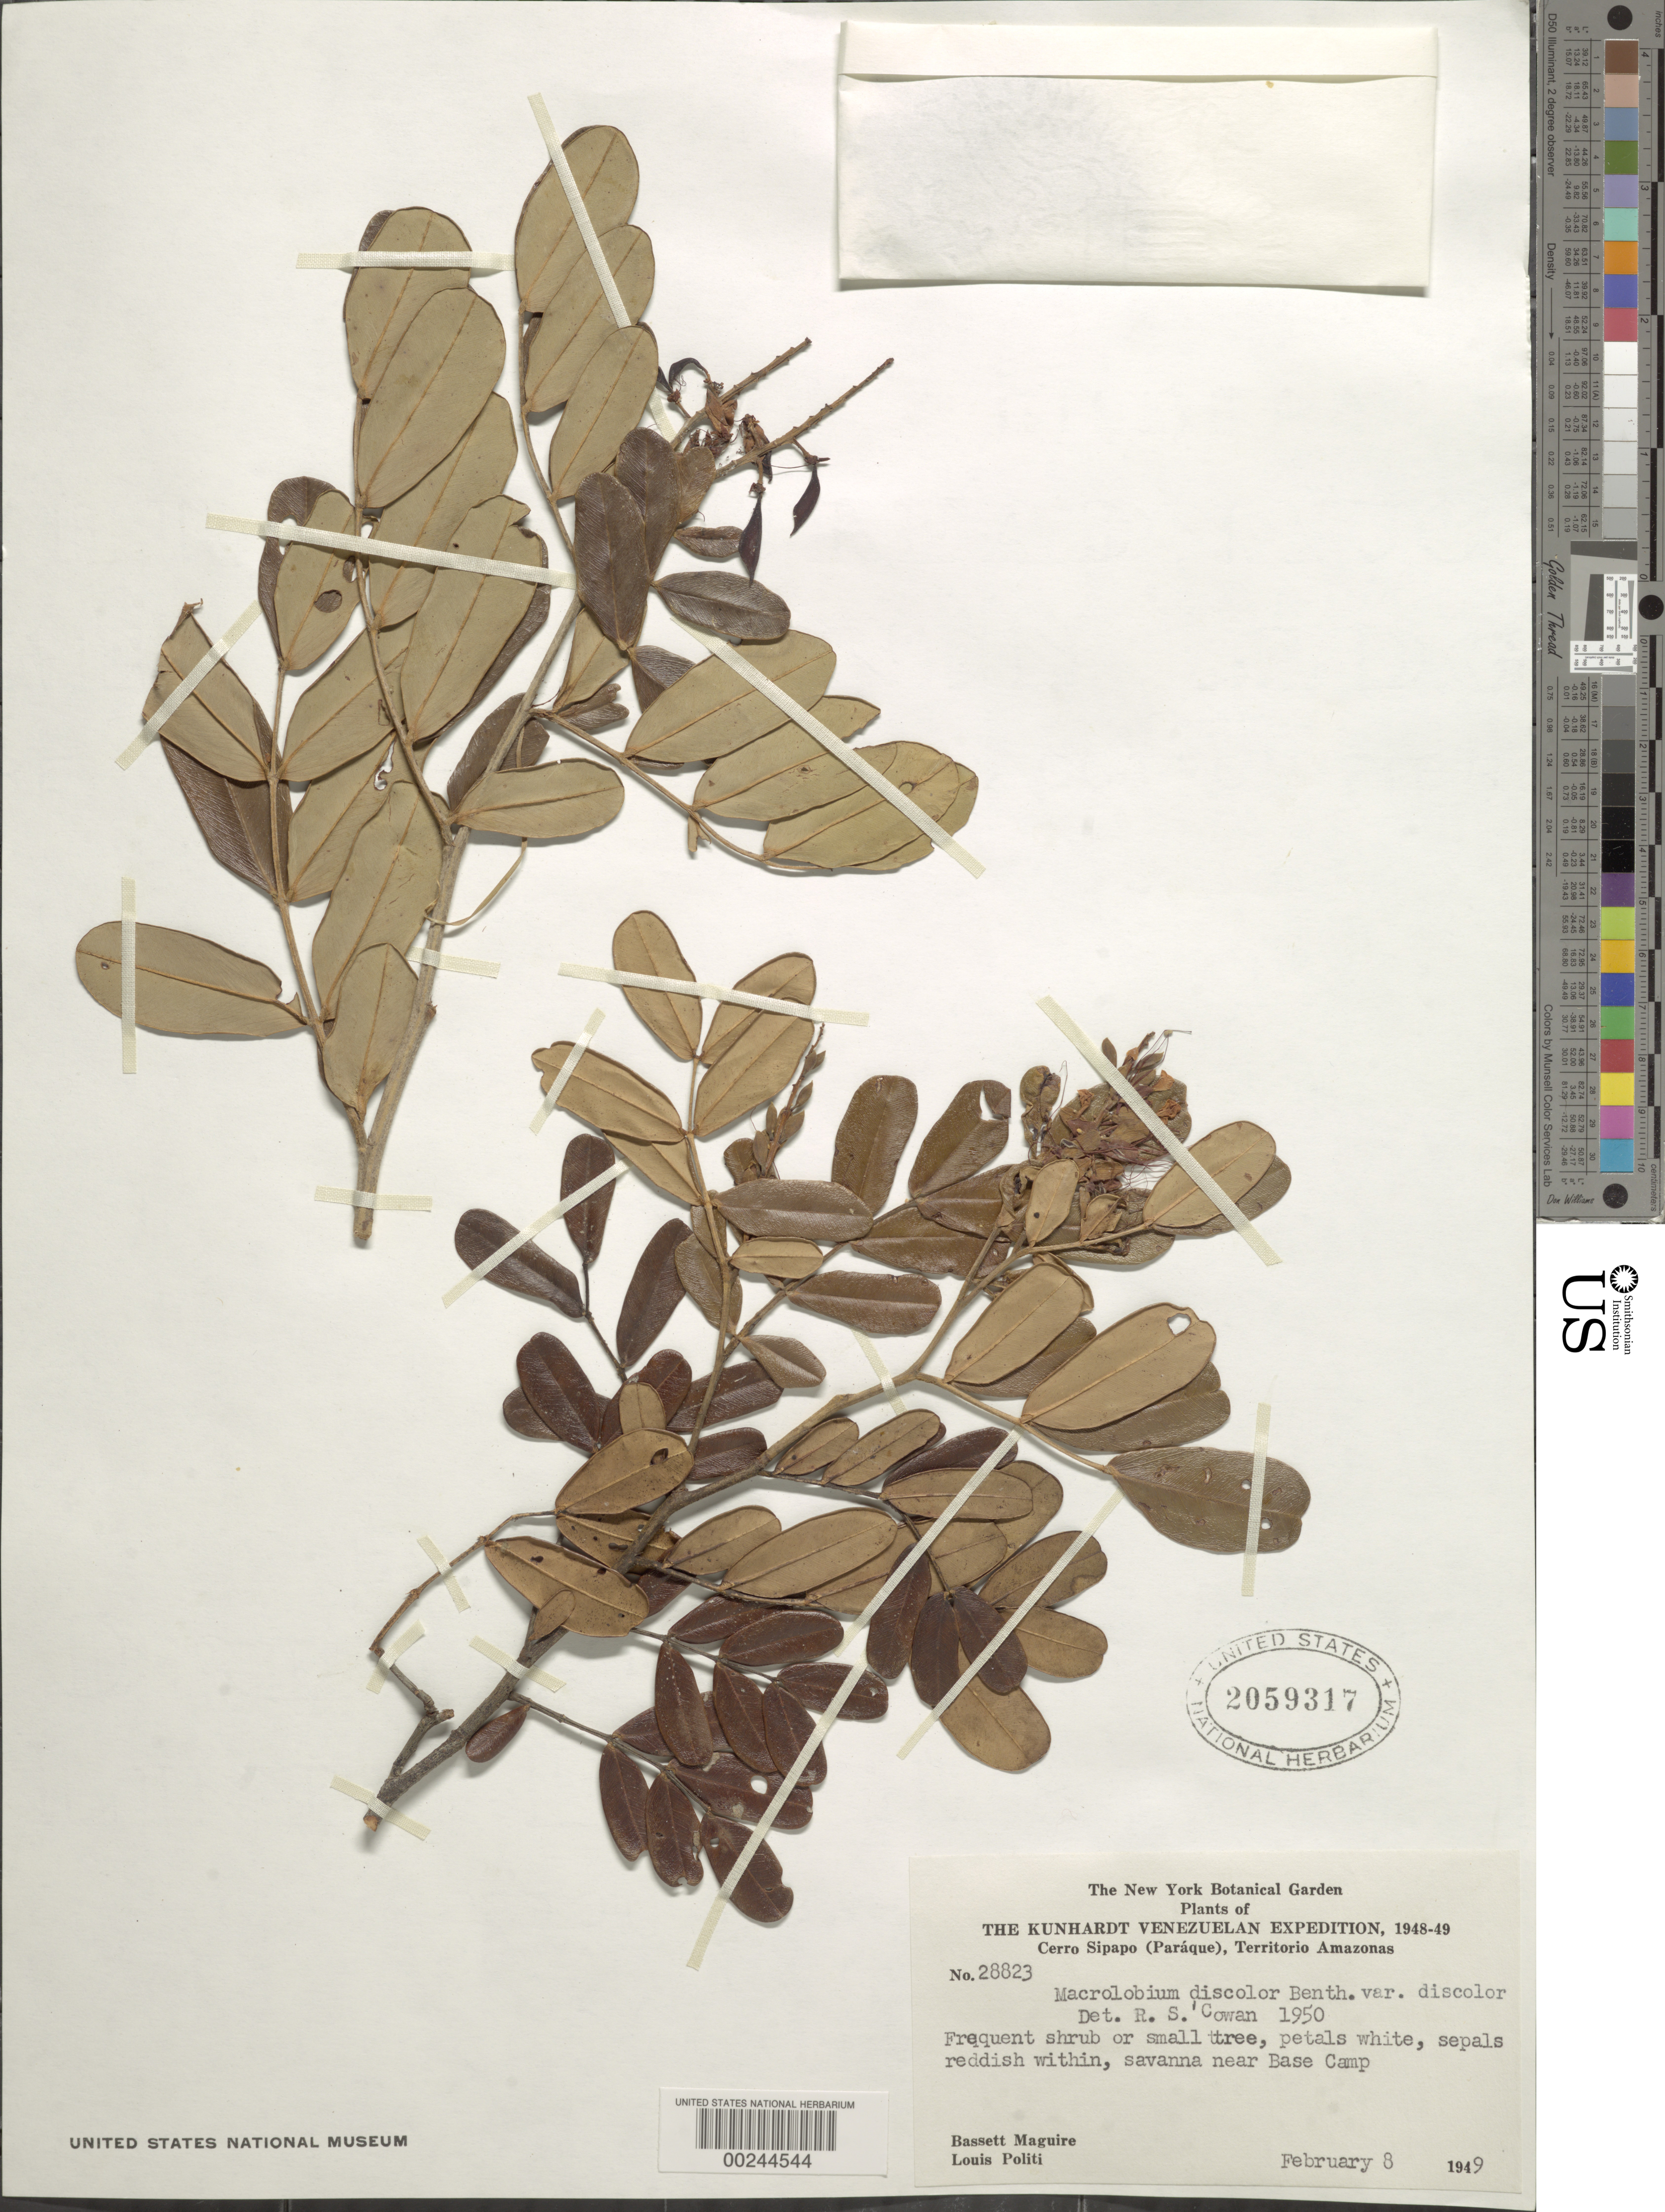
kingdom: Plantae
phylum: Tracheophyta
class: Magnoliopsida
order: Fabales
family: Fabaceae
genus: Macrolobium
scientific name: Macrolobium discolor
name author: Benth.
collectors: B. Maguire & L. Politi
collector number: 28823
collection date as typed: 08 Feb 1949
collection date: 1949-02-08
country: Venezuela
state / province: Amazonas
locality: Near base camp; cerro sipapo (paraque)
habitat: Savanna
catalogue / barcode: US 2059317